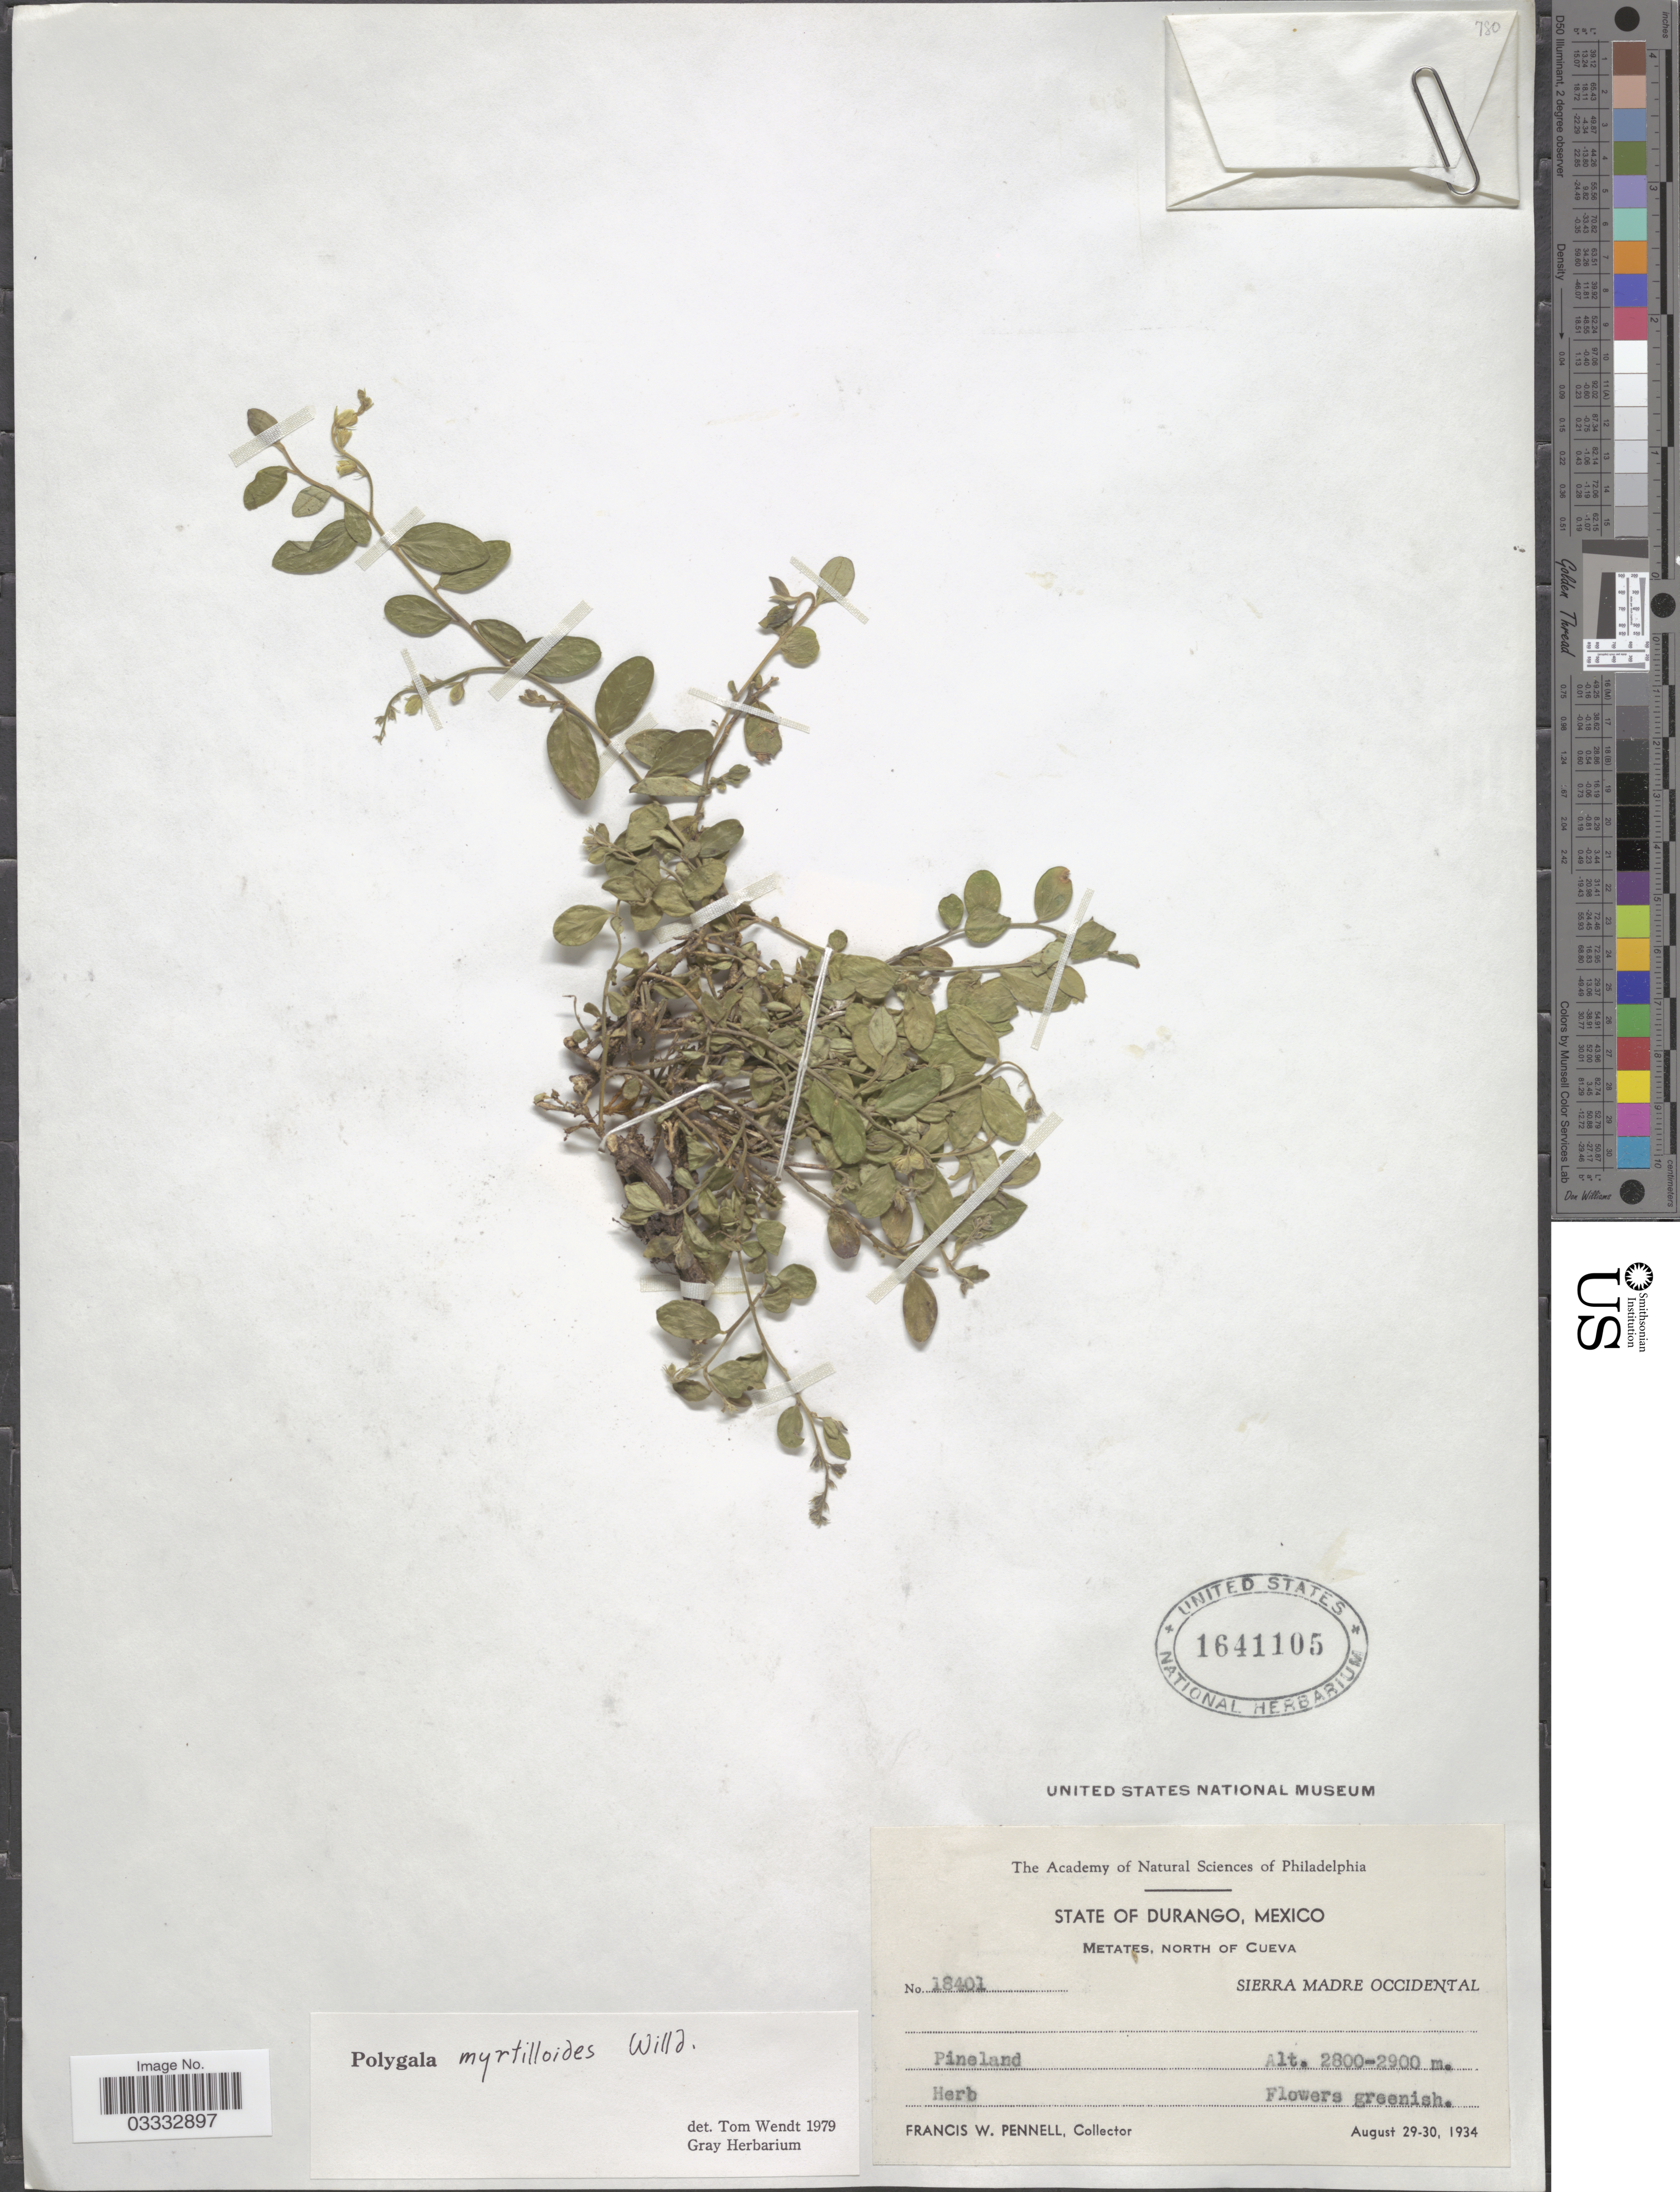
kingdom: Plantae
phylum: Tracheophyta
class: Magnoliopsida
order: Fabales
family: Polygalaceae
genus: Hebecarpa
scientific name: Hebecarpa myrtilloides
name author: (Kunth) J.R. Abbott & J.F.B. Pastore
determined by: Strong, Mark T., (BOT), Smithsonian Institution - National Museum of Natural History (UNITED STATES)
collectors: F. W. Pennell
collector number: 18401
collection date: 1934-08-29/1934-08-30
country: Mexico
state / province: Durango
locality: Metates, North of Cueva. Sierra Madre Occidental.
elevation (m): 2800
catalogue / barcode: US 1641105